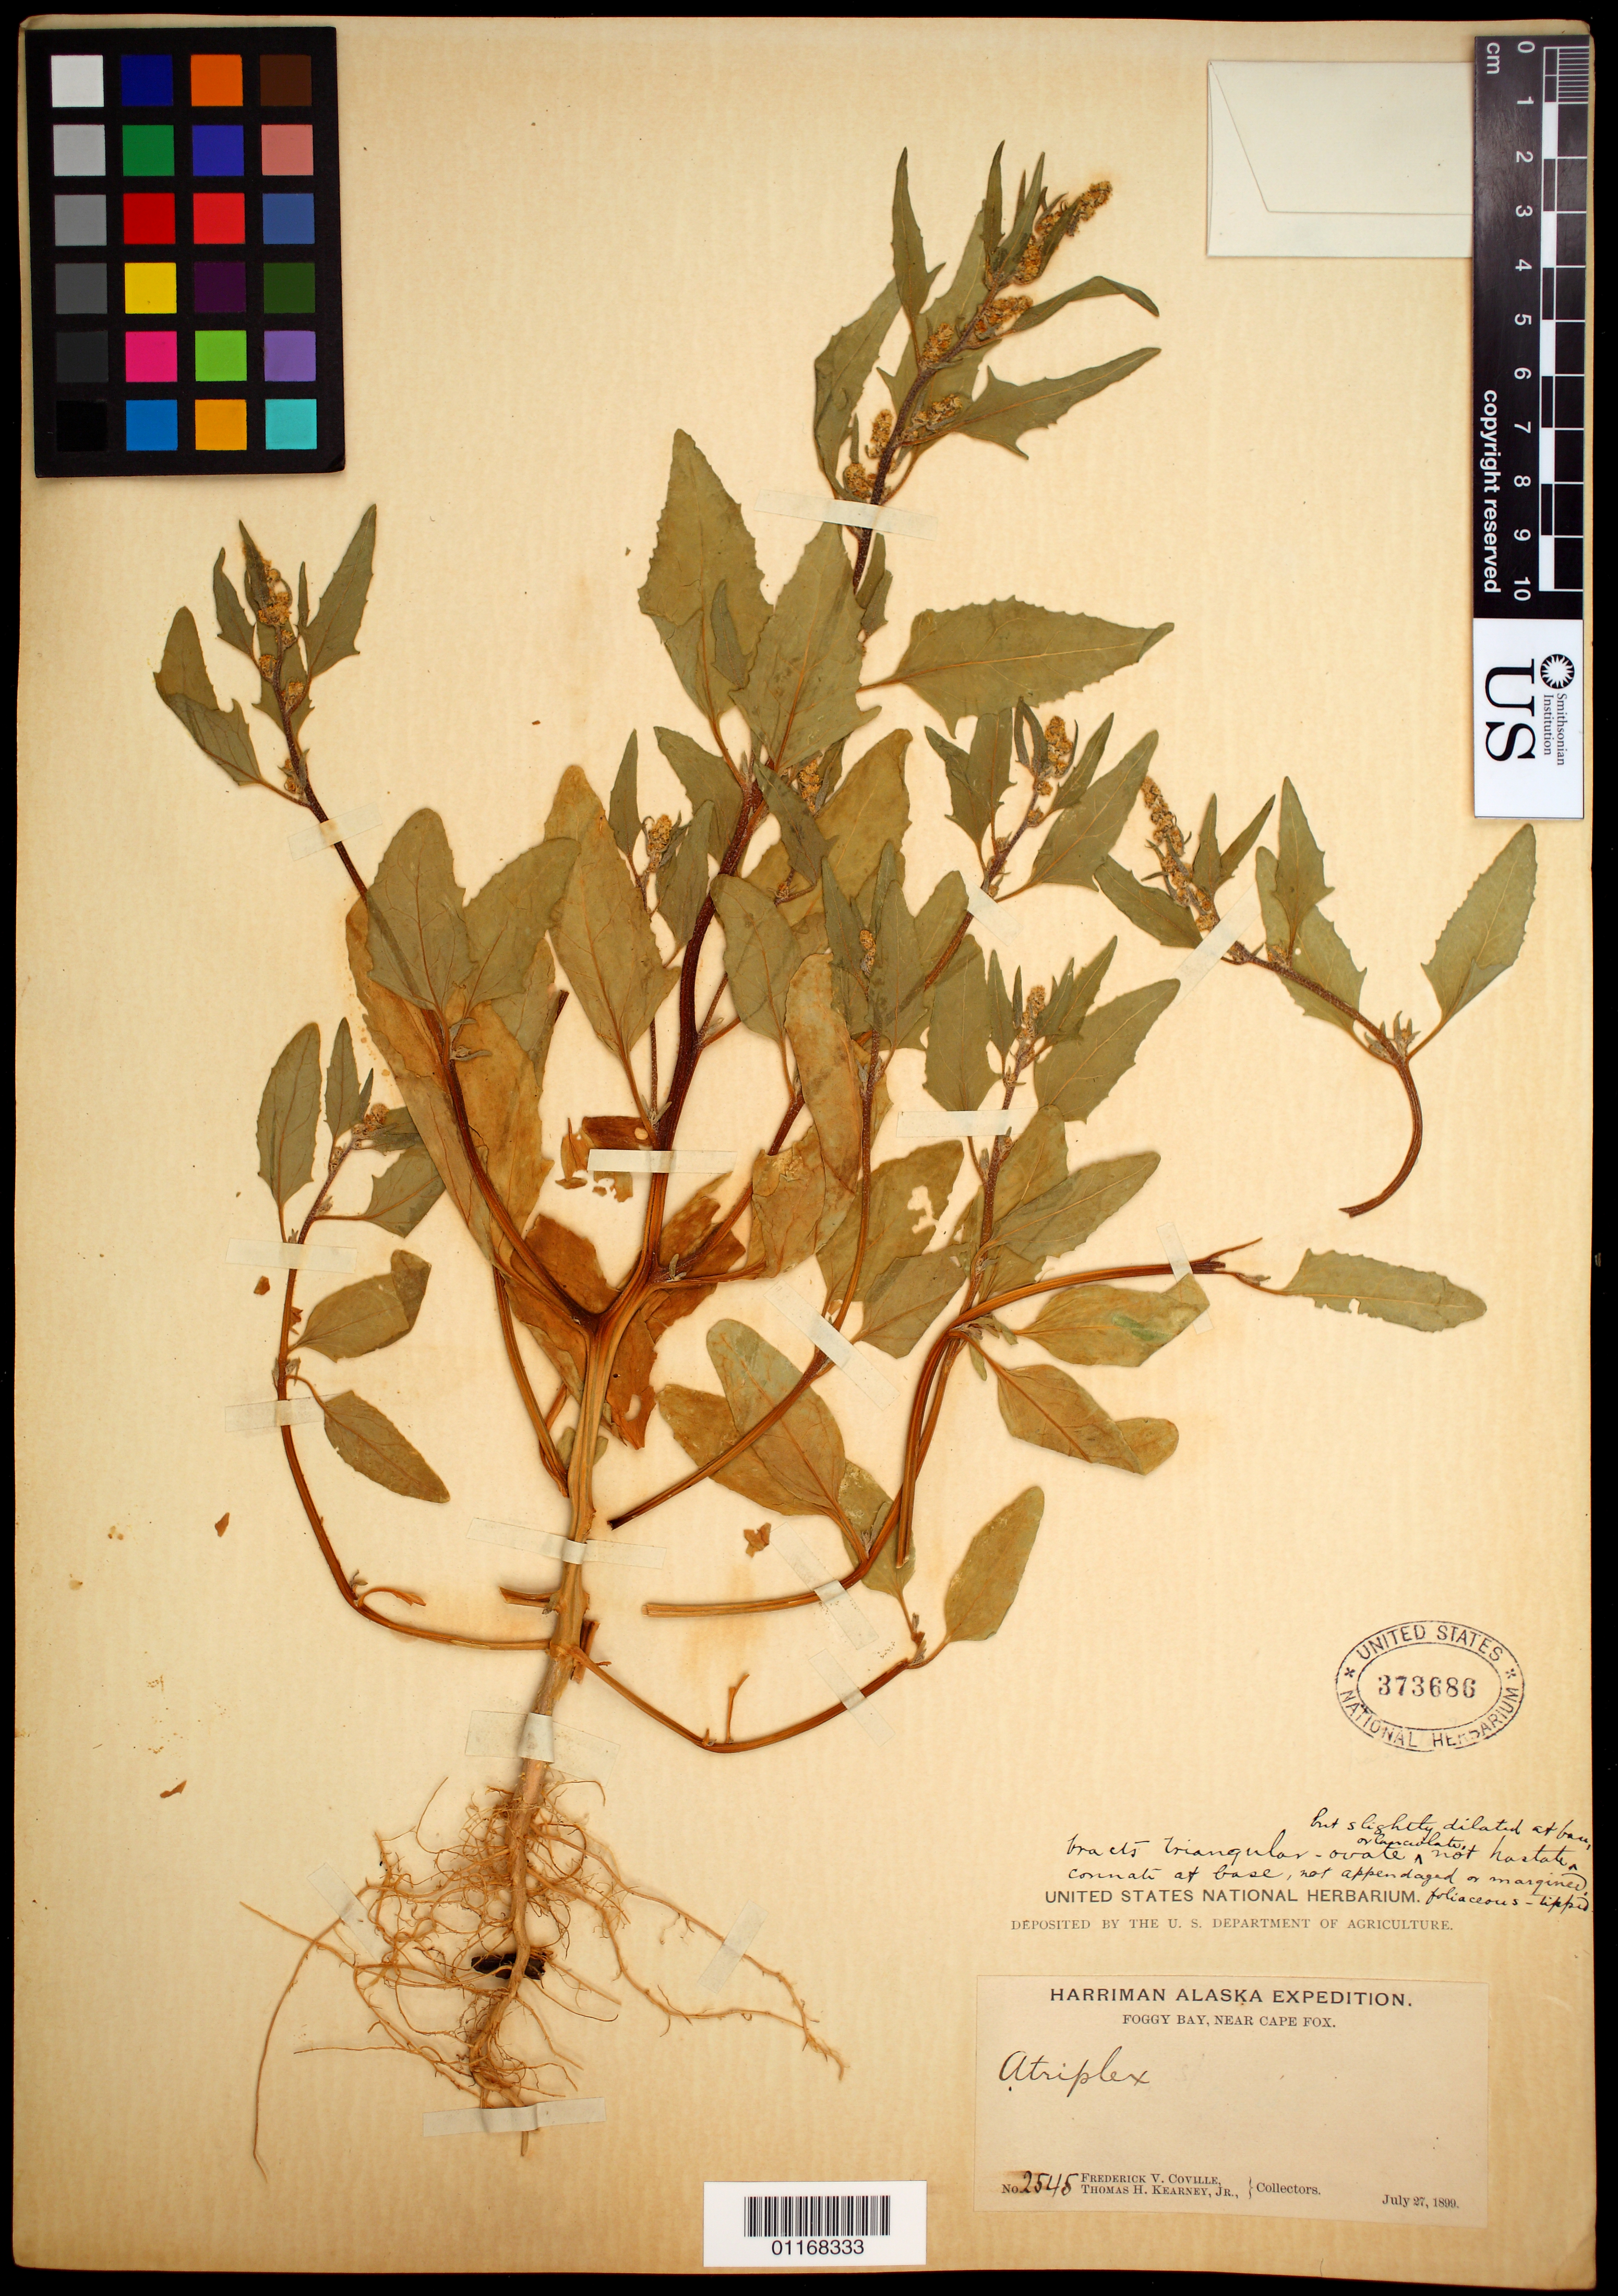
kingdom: Plantae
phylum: Tracheophyta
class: Magnoliopsida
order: Caryophyllales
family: Amaranthaceae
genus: Atriplex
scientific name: Atriplex wrightii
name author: S. Watson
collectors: F. V. Coville & T. H. Kearney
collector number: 2545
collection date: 1899-07-27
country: United States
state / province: Alaska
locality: Foggy Bay, near Cape Fox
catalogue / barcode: US 373686